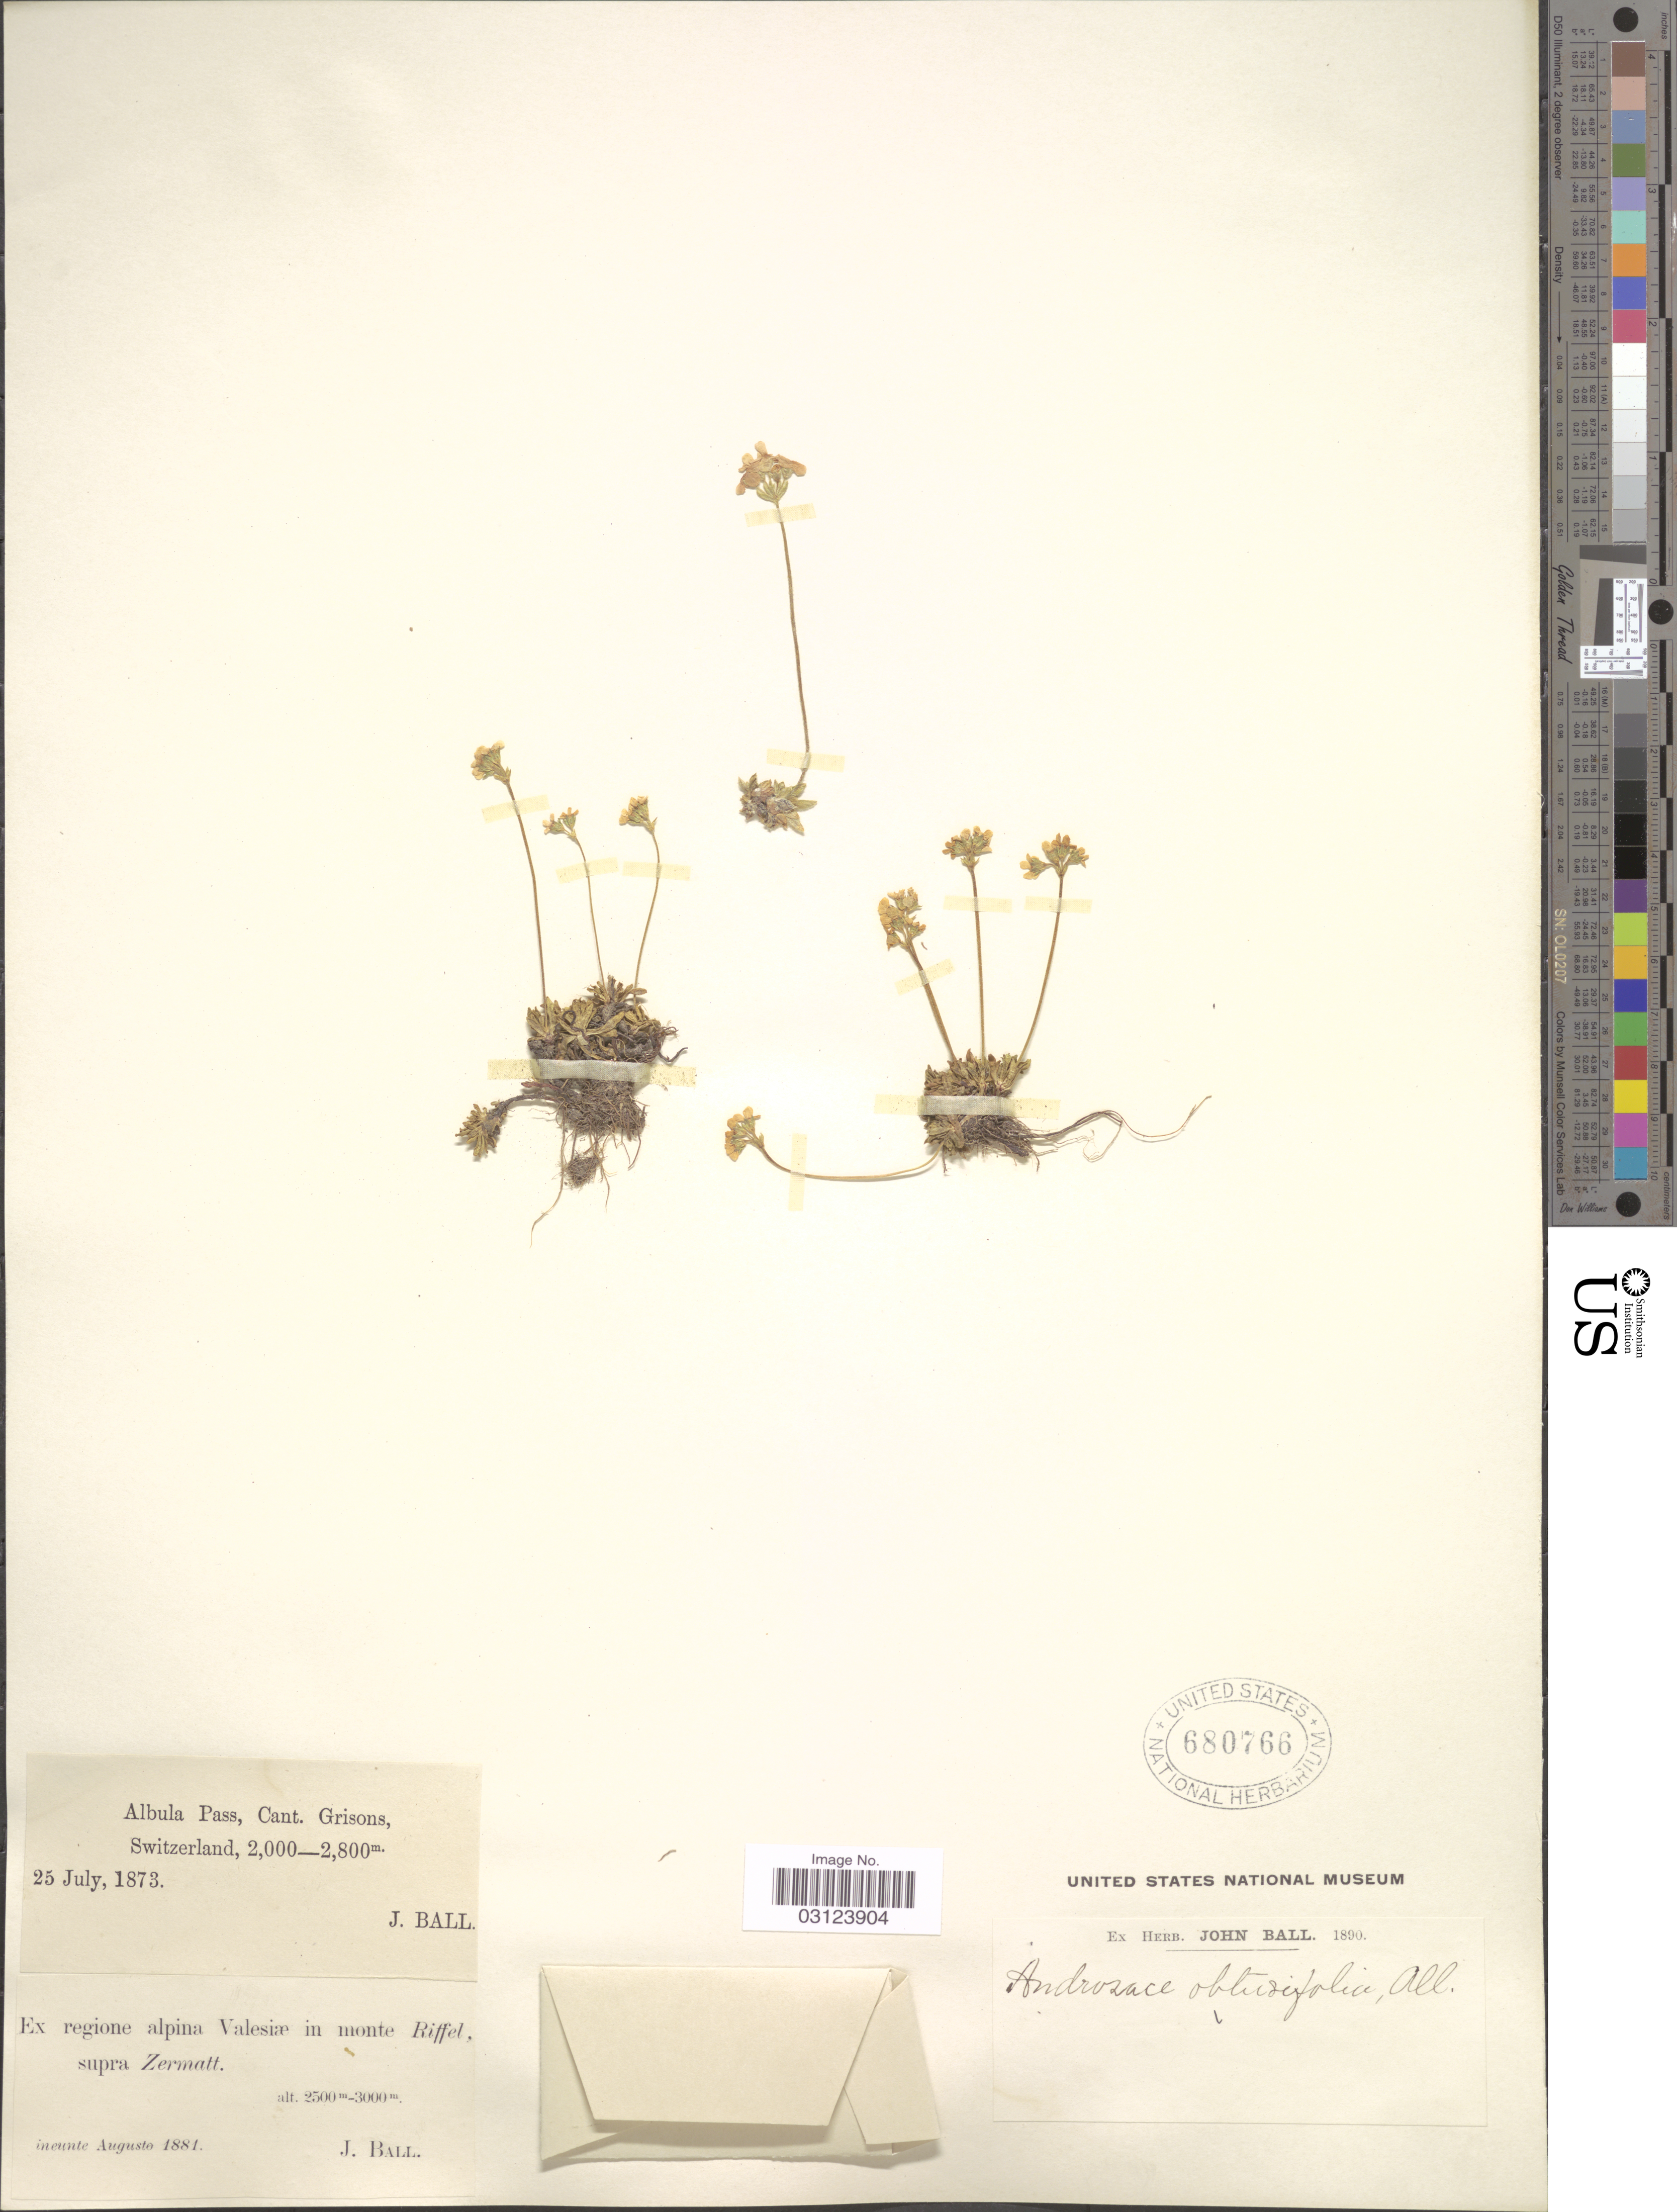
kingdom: Plantae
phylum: Tracheophyta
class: Magnoliopsida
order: Ericales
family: Primulaceae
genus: Androsace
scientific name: Androsace obtusifolia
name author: All.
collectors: J. Ball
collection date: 1881-08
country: Switzerland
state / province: Valais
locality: Ex regione alpine Valesiæ in monte Biffel supra Zermatt.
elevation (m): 2500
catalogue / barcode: US 680766